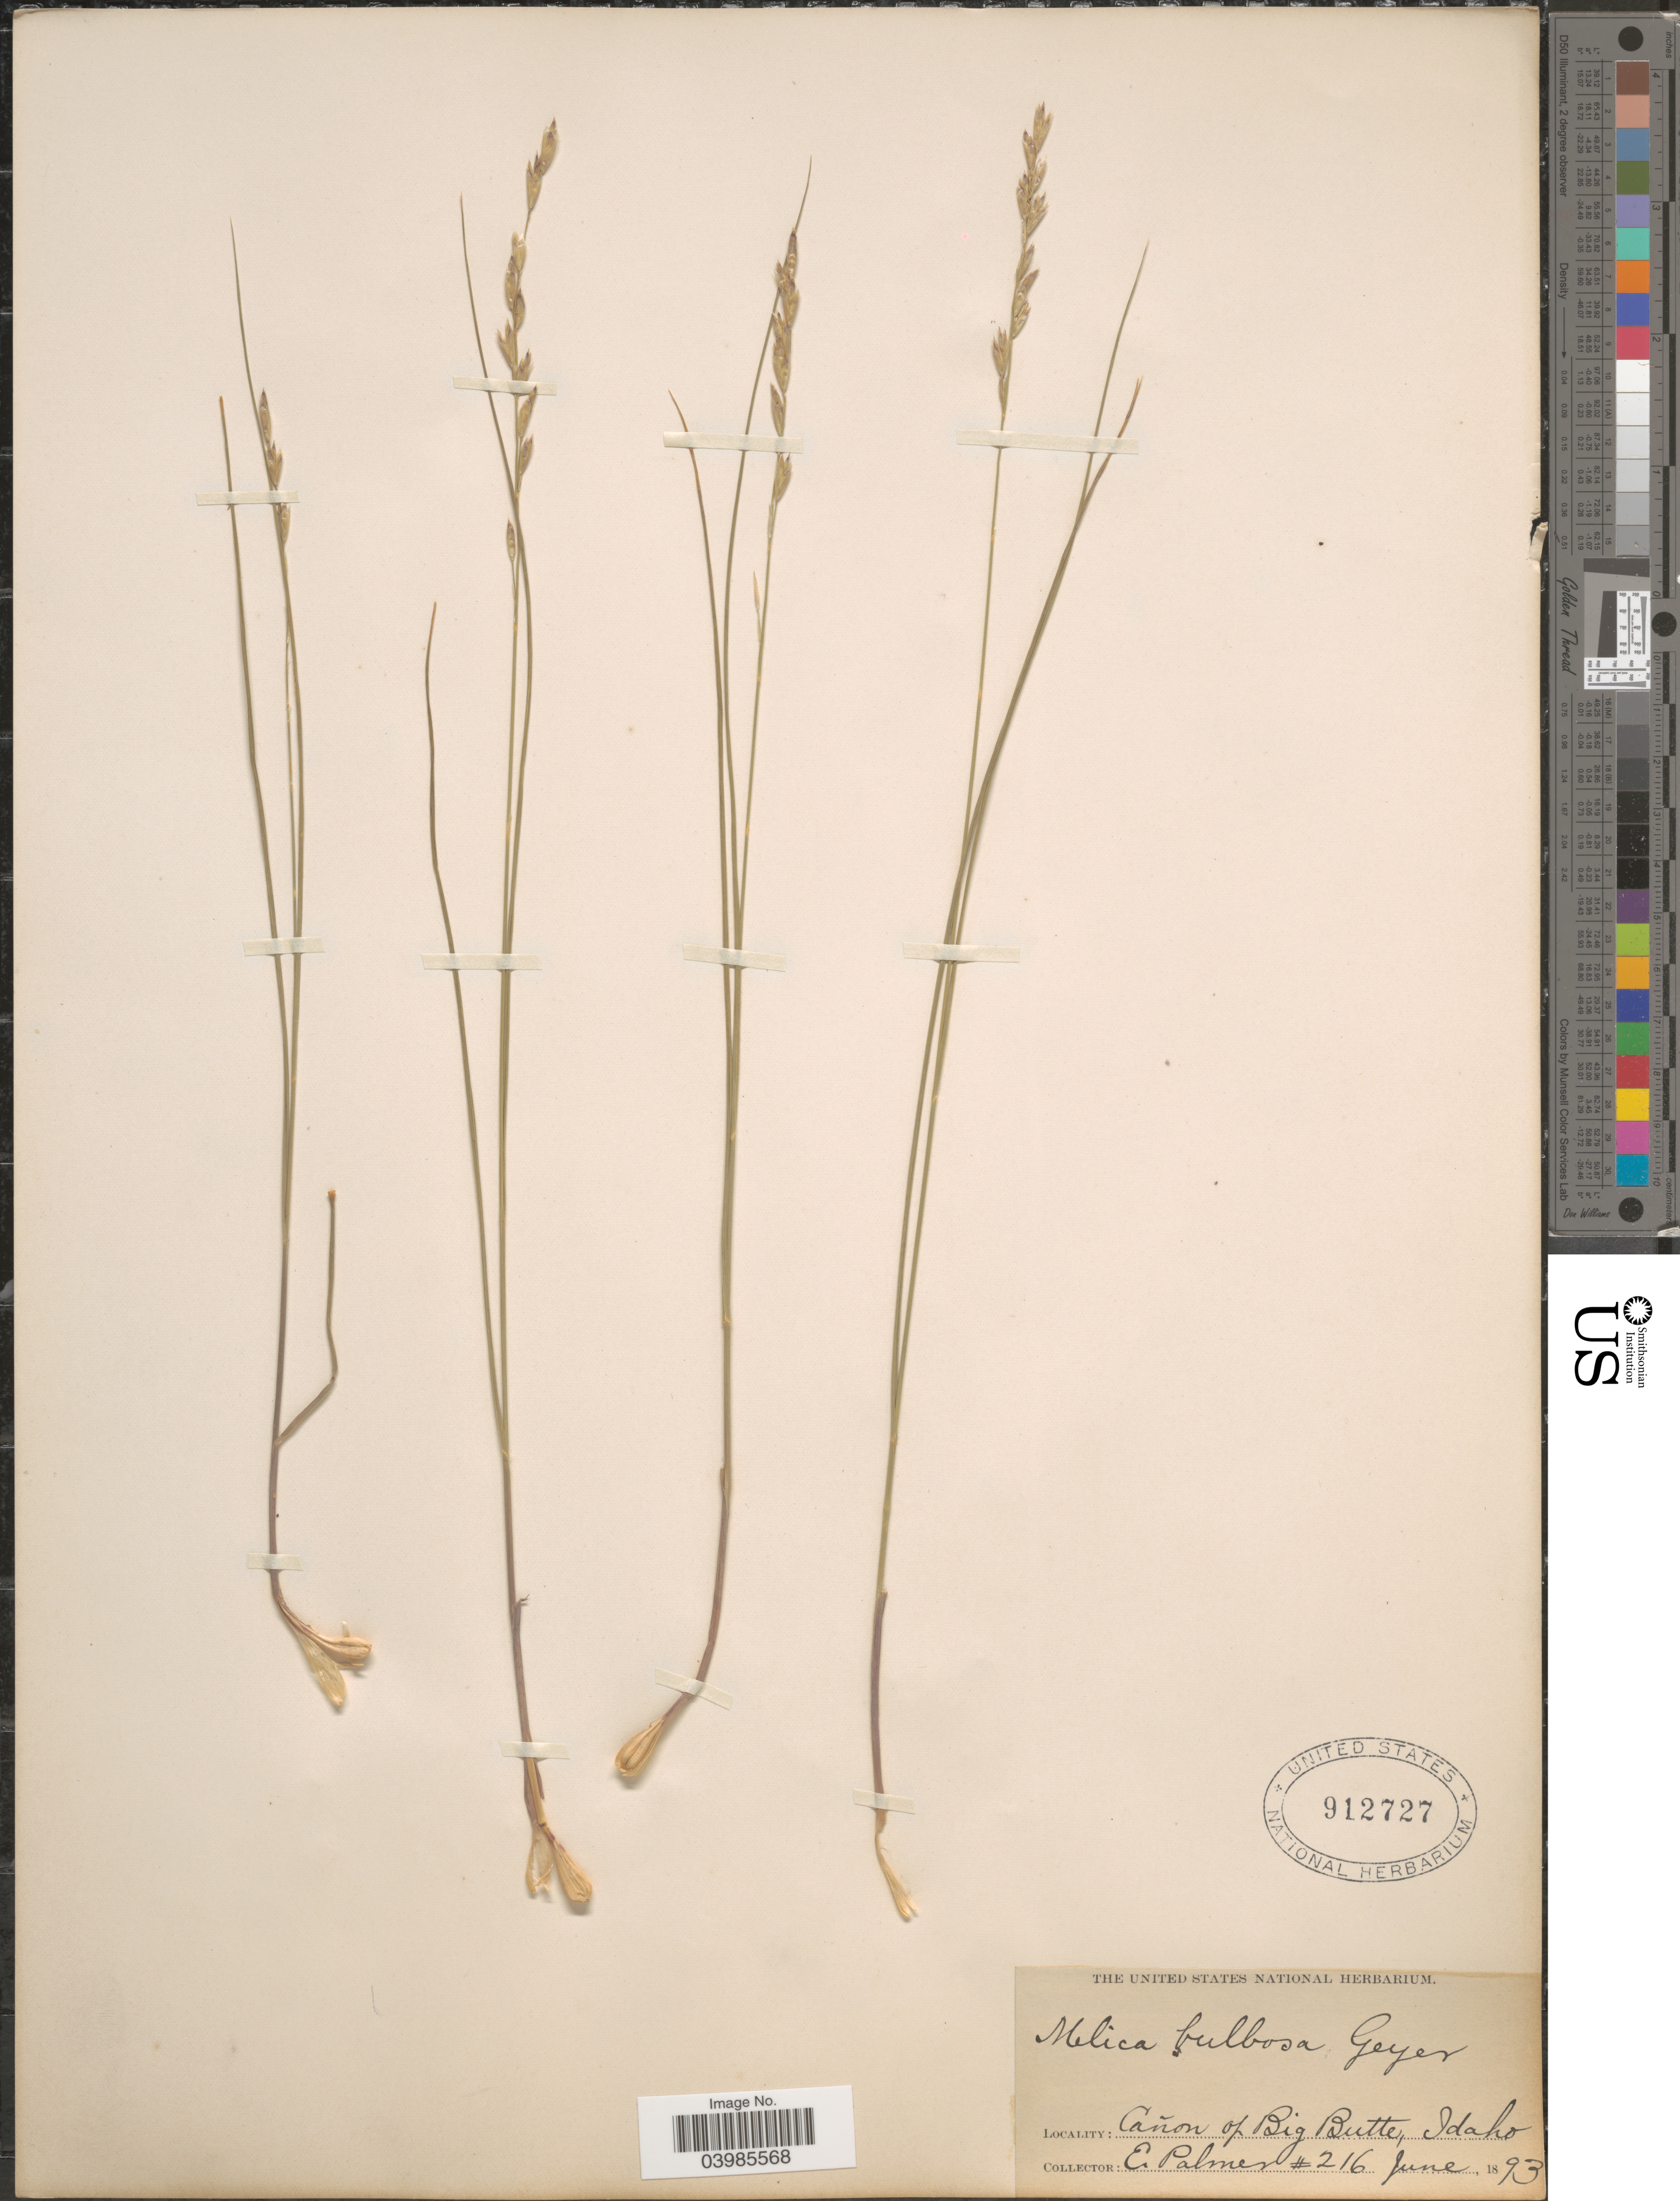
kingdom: Plantae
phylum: Tracheophyta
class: Liliopsida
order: Poales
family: Poaceae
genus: Melica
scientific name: Melica bulbosa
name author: Geyer ex Porter & J.M. Coult.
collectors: E. Palmer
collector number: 216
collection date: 1893-06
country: United States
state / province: Idaho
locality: Cañon of Big Butte.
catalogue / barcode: US 912727